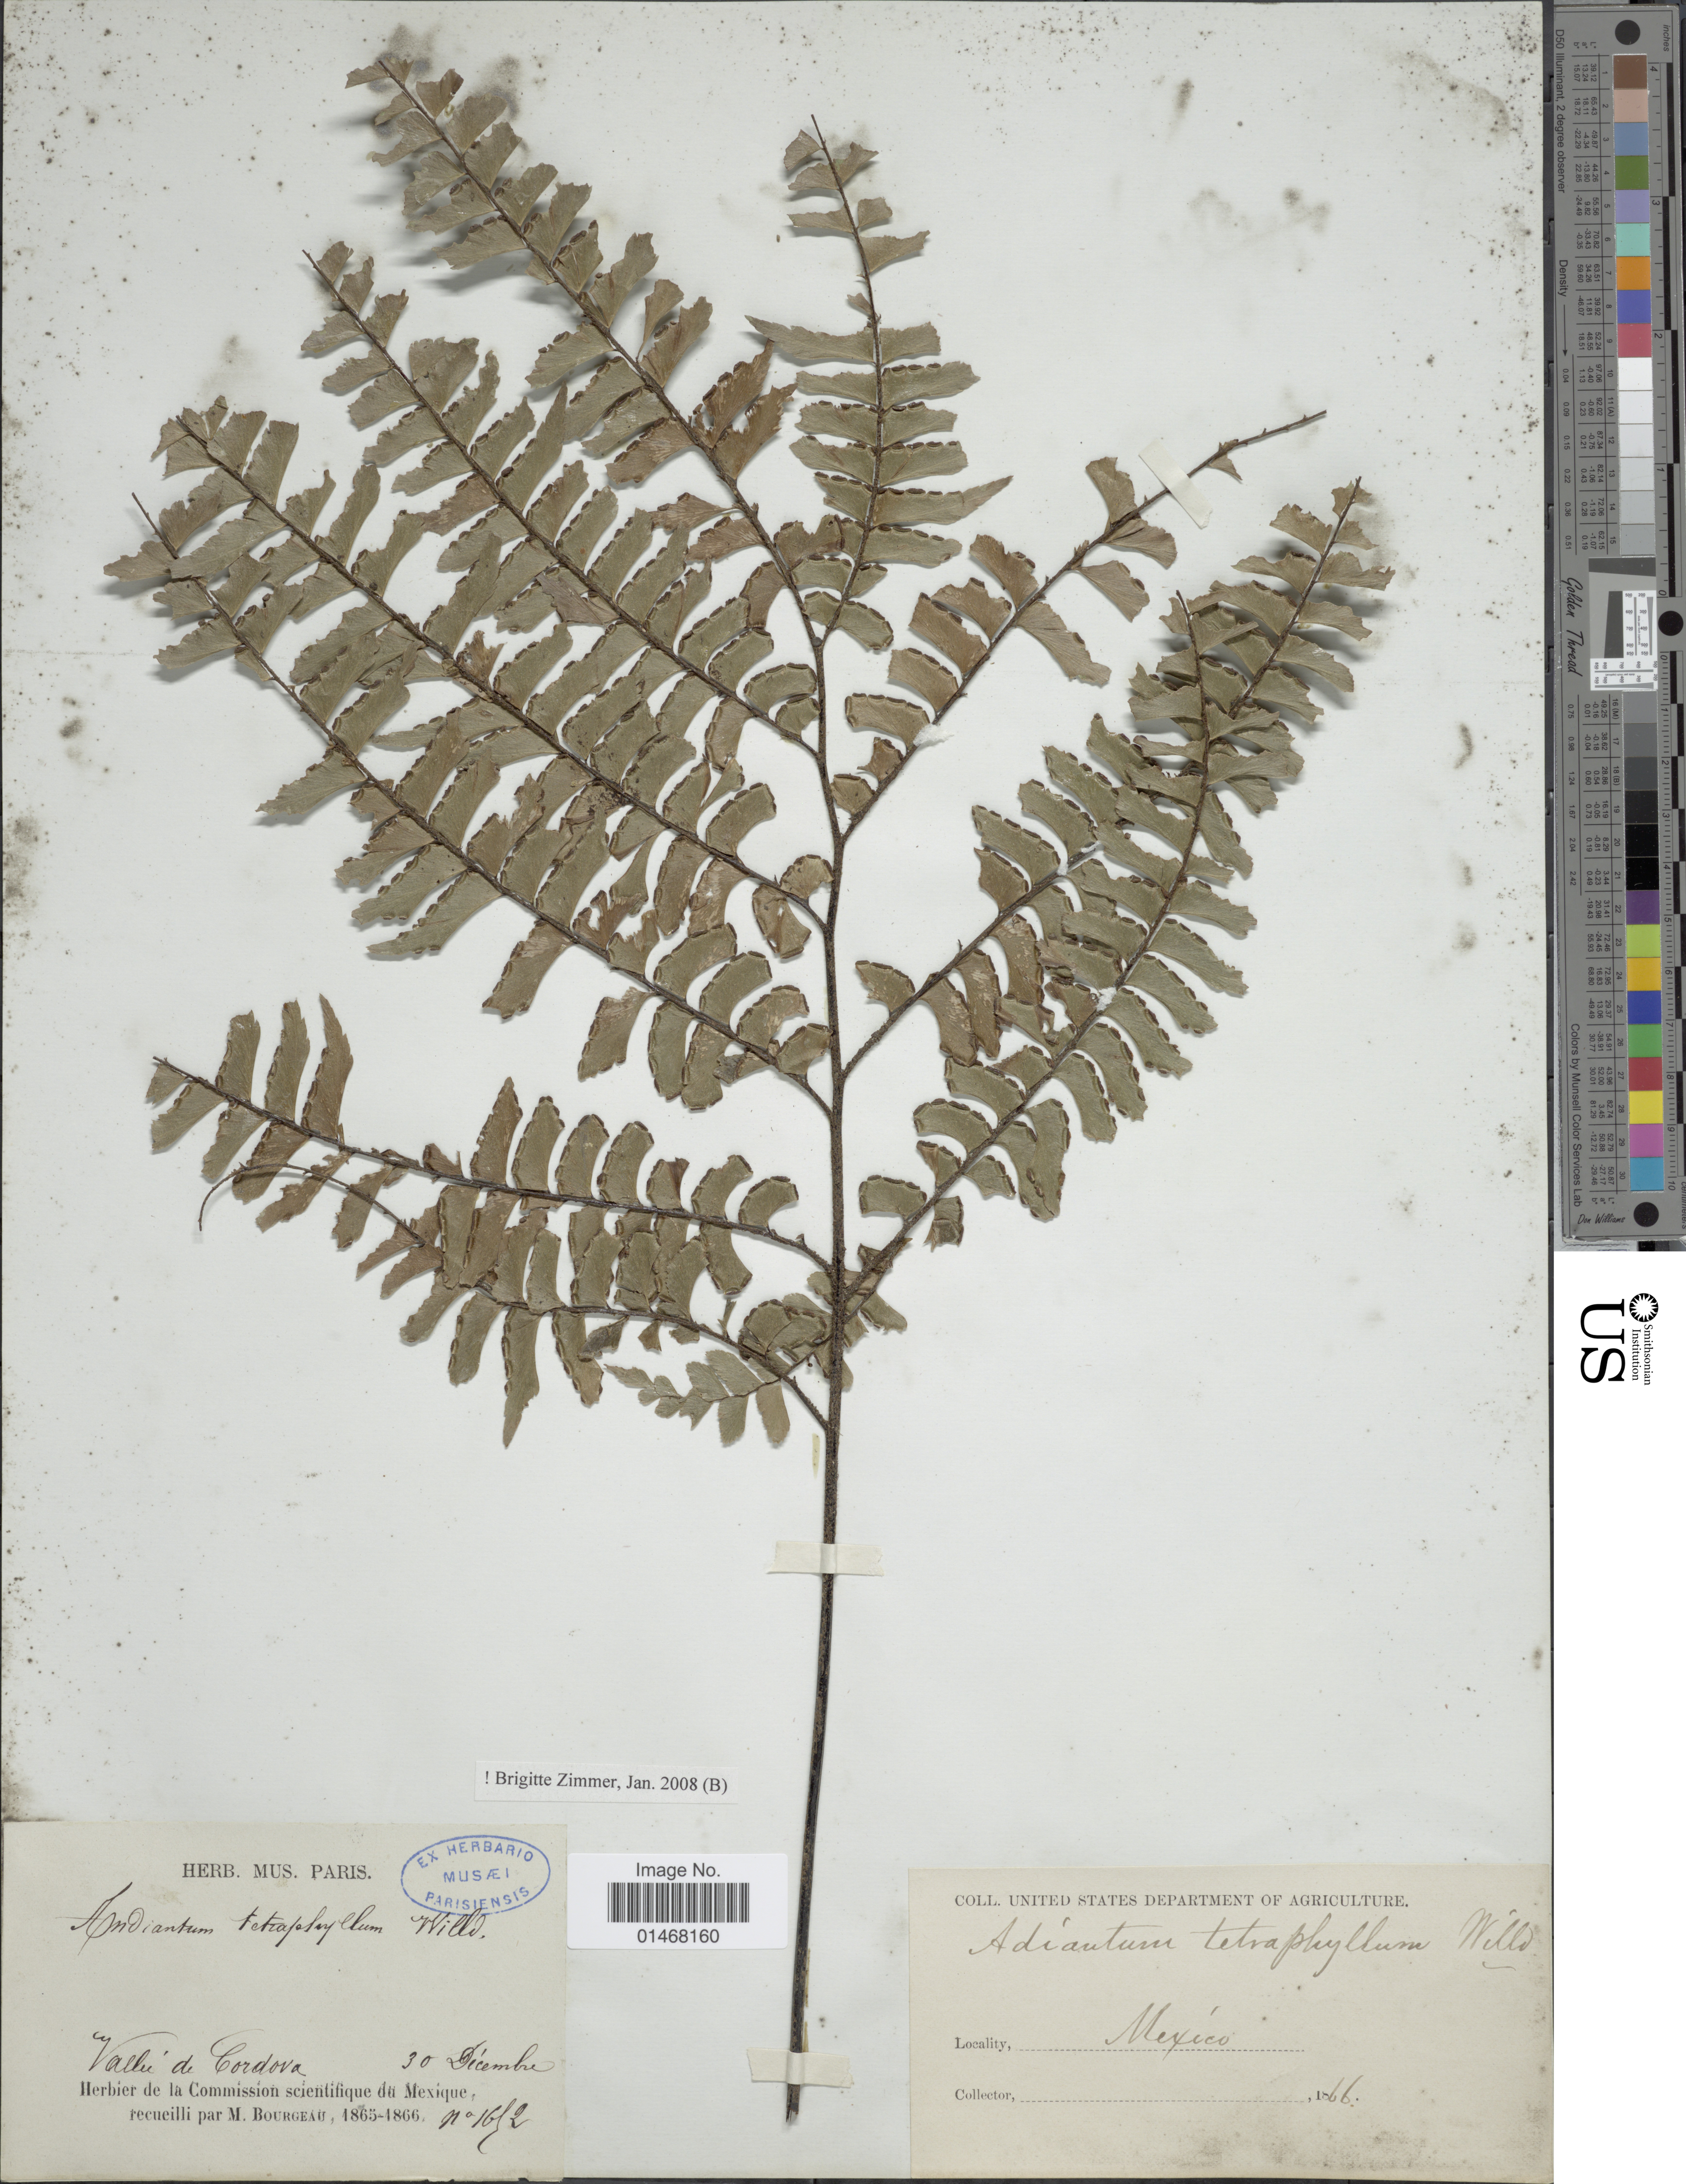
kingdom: Plantae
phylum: Tracheophyta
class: Polypodiopsida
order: Polypodiales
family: Pteridaceae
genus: Adiantum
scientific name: Adiantum tetraphyllum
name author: Humb. & Bonpl. ex Willd.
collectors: M. Bourgeau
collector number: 1692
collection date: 1866-12-30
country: Mexico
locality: Valleé de Cordova